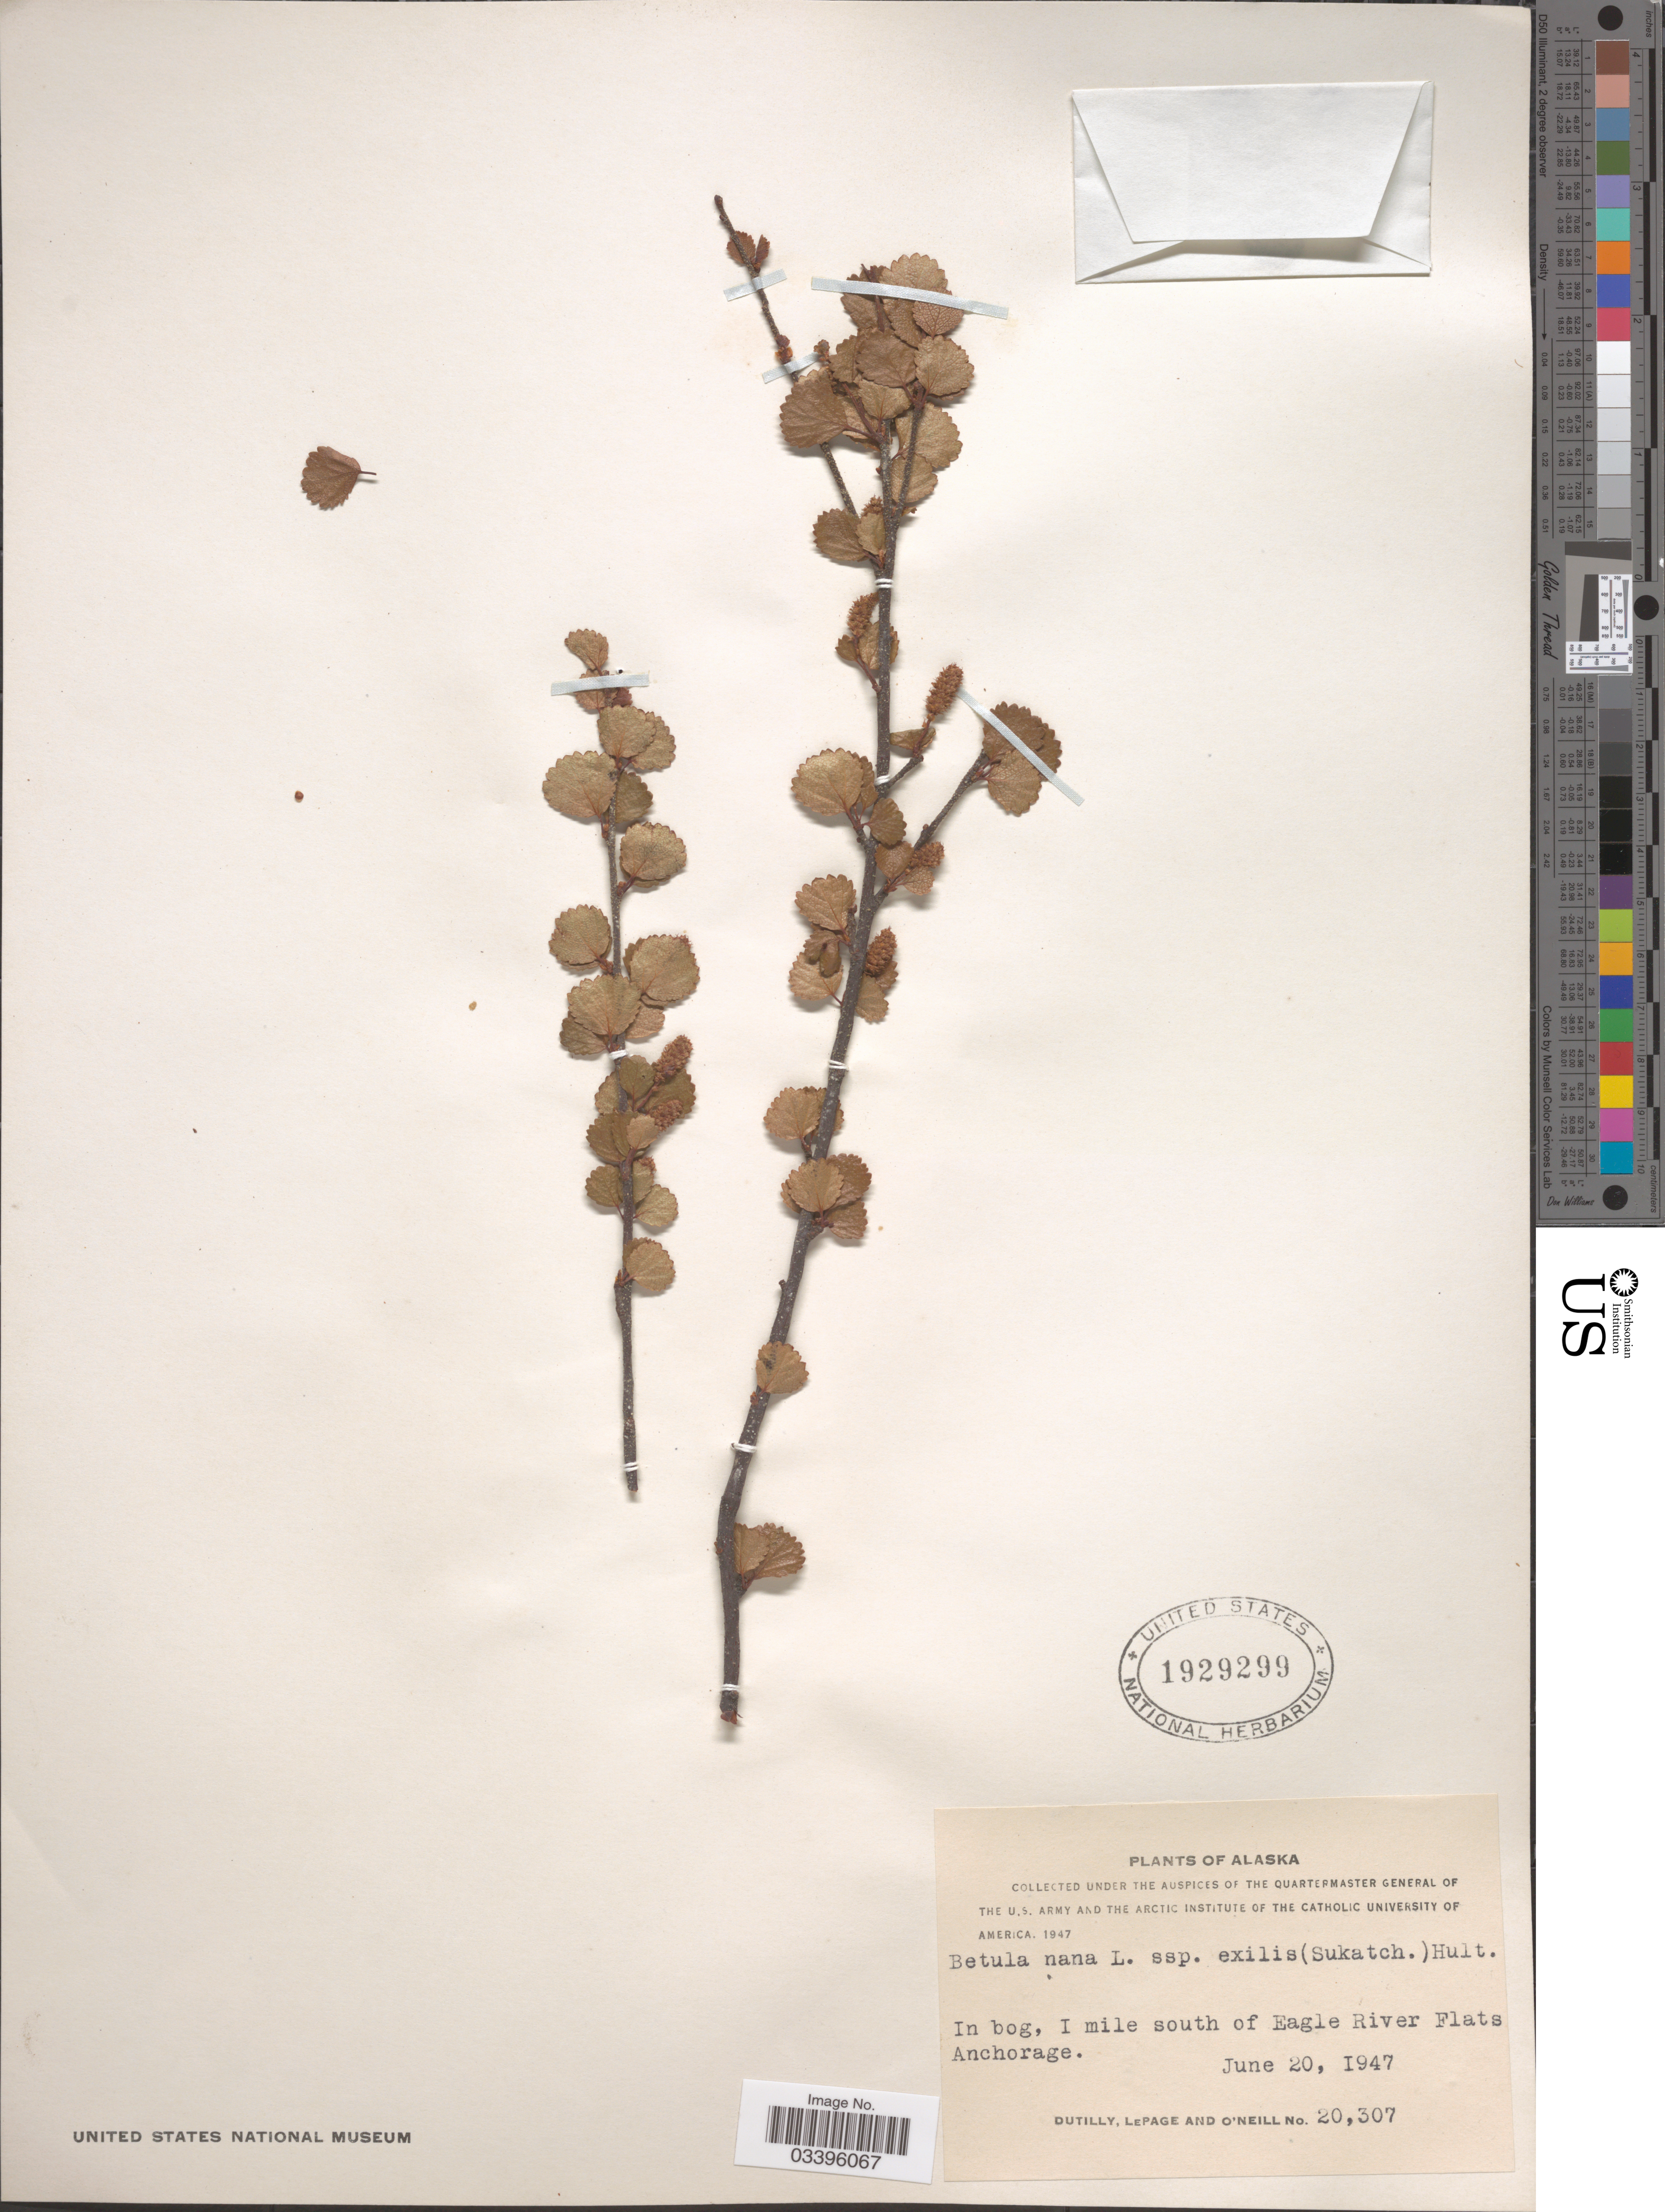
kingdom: Plantae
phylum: Tracheophyta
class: Magnoliopsida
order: Fagales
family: Betulaceae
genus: Betula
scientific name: Betula nana subsp. exilis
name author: L.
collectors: -. Dutilly, -. LePage & -. O'Neill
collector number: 20307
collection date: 1947-06-20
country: United States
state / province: Alaska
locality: In bog, I mile south of Eagle River Flats Anchorage.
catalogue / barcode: US 1929299